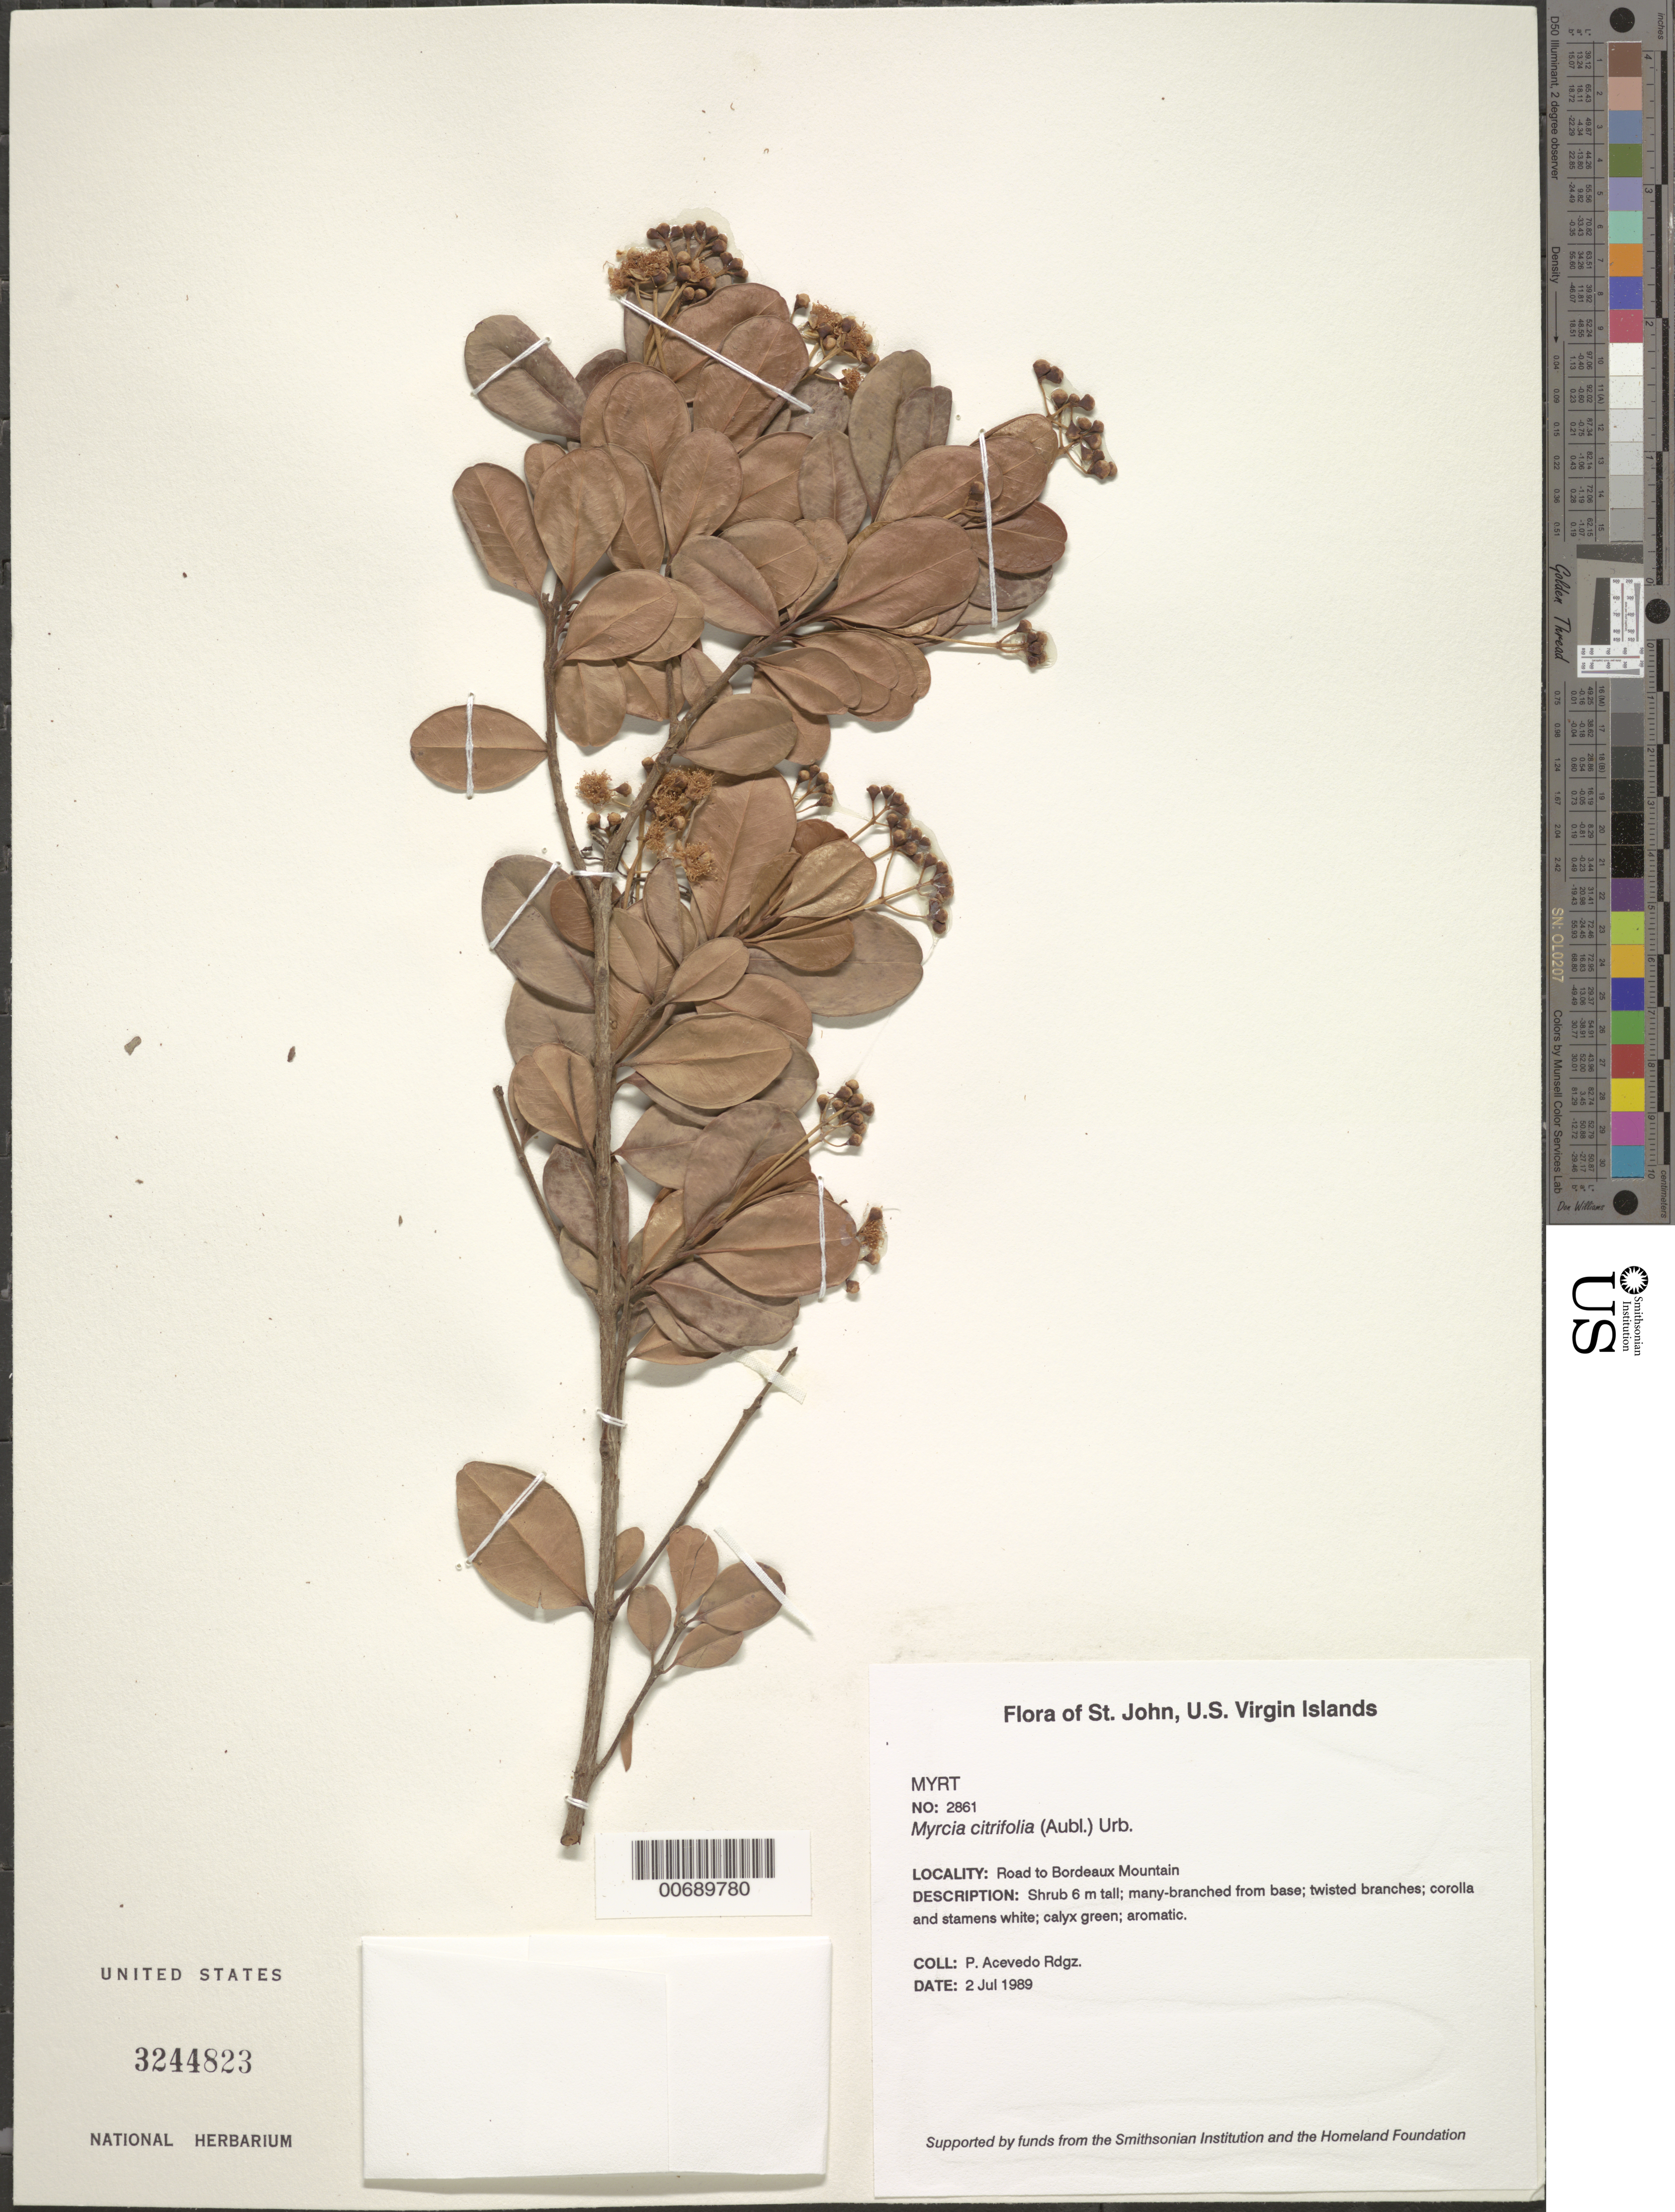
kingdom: Plantae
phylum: Tracheophyta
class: Magnoliopsida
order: Myrtales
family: Myrtaceae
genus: Myrcia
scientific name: Myrcia citrifolia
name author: (Aubl.) Urb.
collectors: P. Acevedo-Rodr.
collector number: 2861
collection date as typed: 02 Jul 1989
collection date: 1989-07-02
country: U.S. Virgin Islands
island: St. John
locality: Road to Bordeaux Mountain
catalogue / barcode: US 3244823